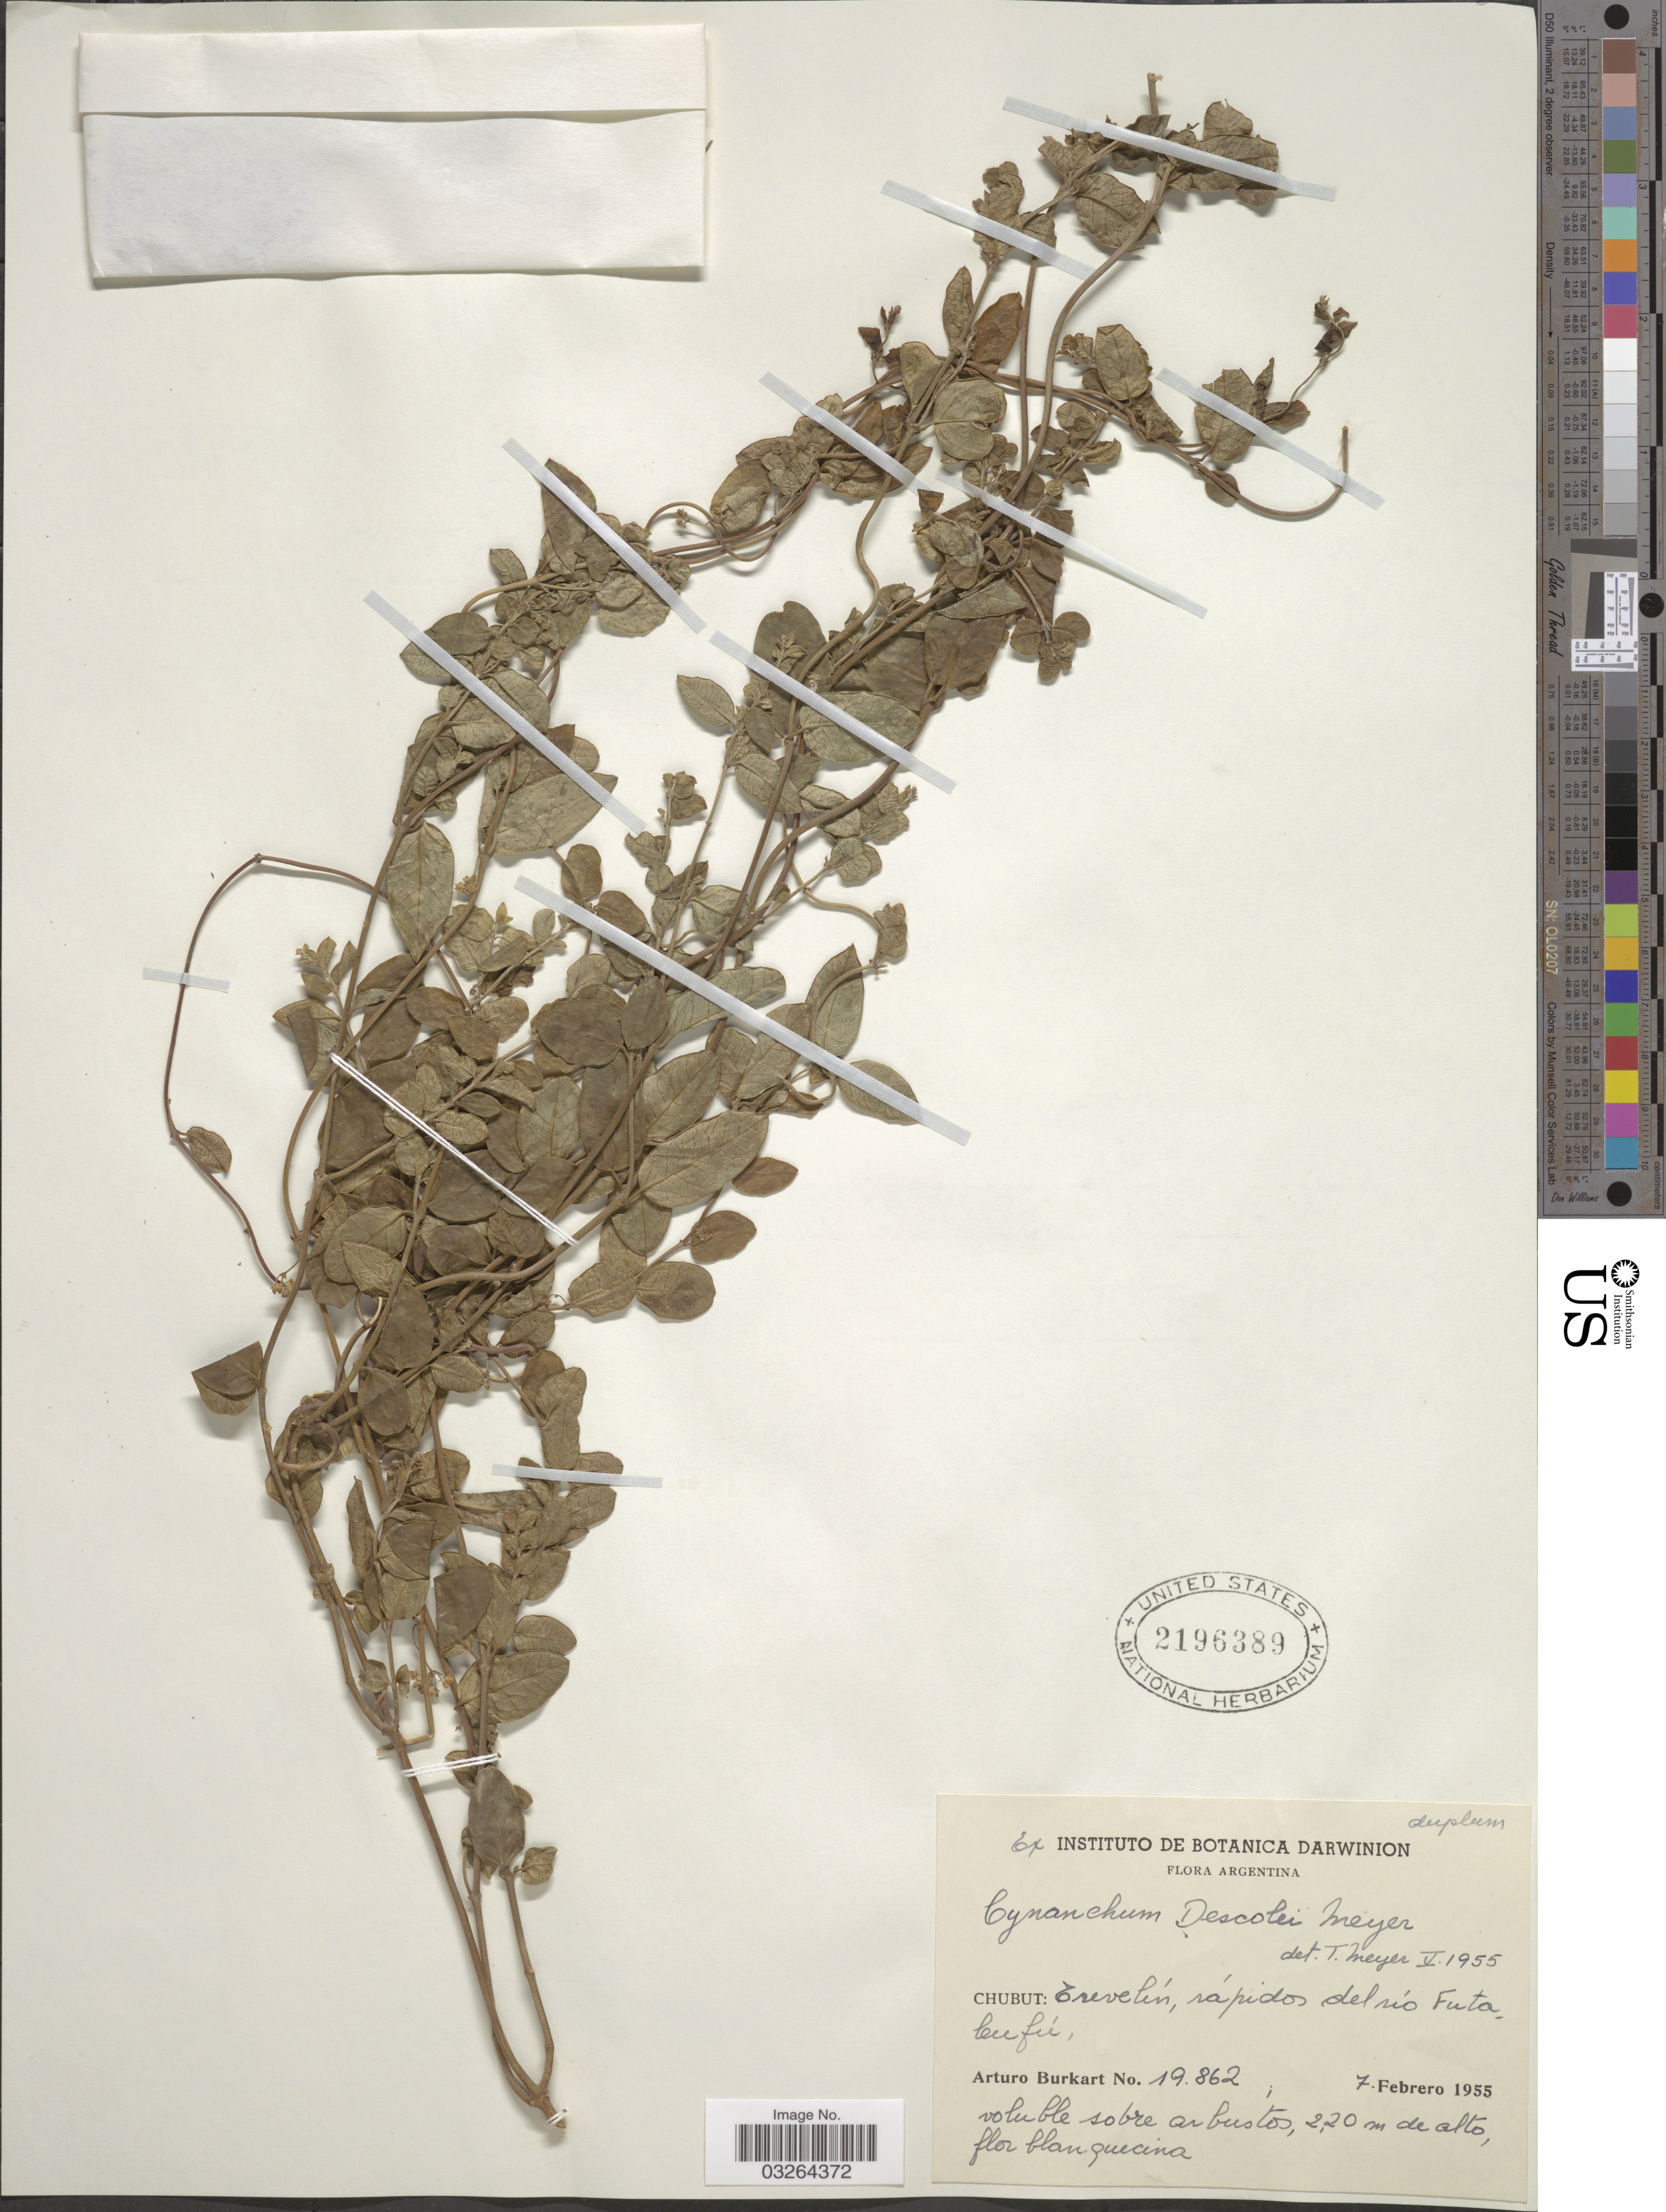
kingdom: Plantae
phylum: Tracheophyta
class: Magnoliopsida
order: Gentianales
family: Apocynaceae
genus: Cynanchum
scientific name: Cynanchum descolei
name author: T. Mey.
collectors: A. E. Burkart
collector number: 19862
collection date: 1955-02-07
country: Argentina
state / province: Chubut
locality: Trevelín, rápidos del río Futaleufu.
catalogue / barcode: US 2196389